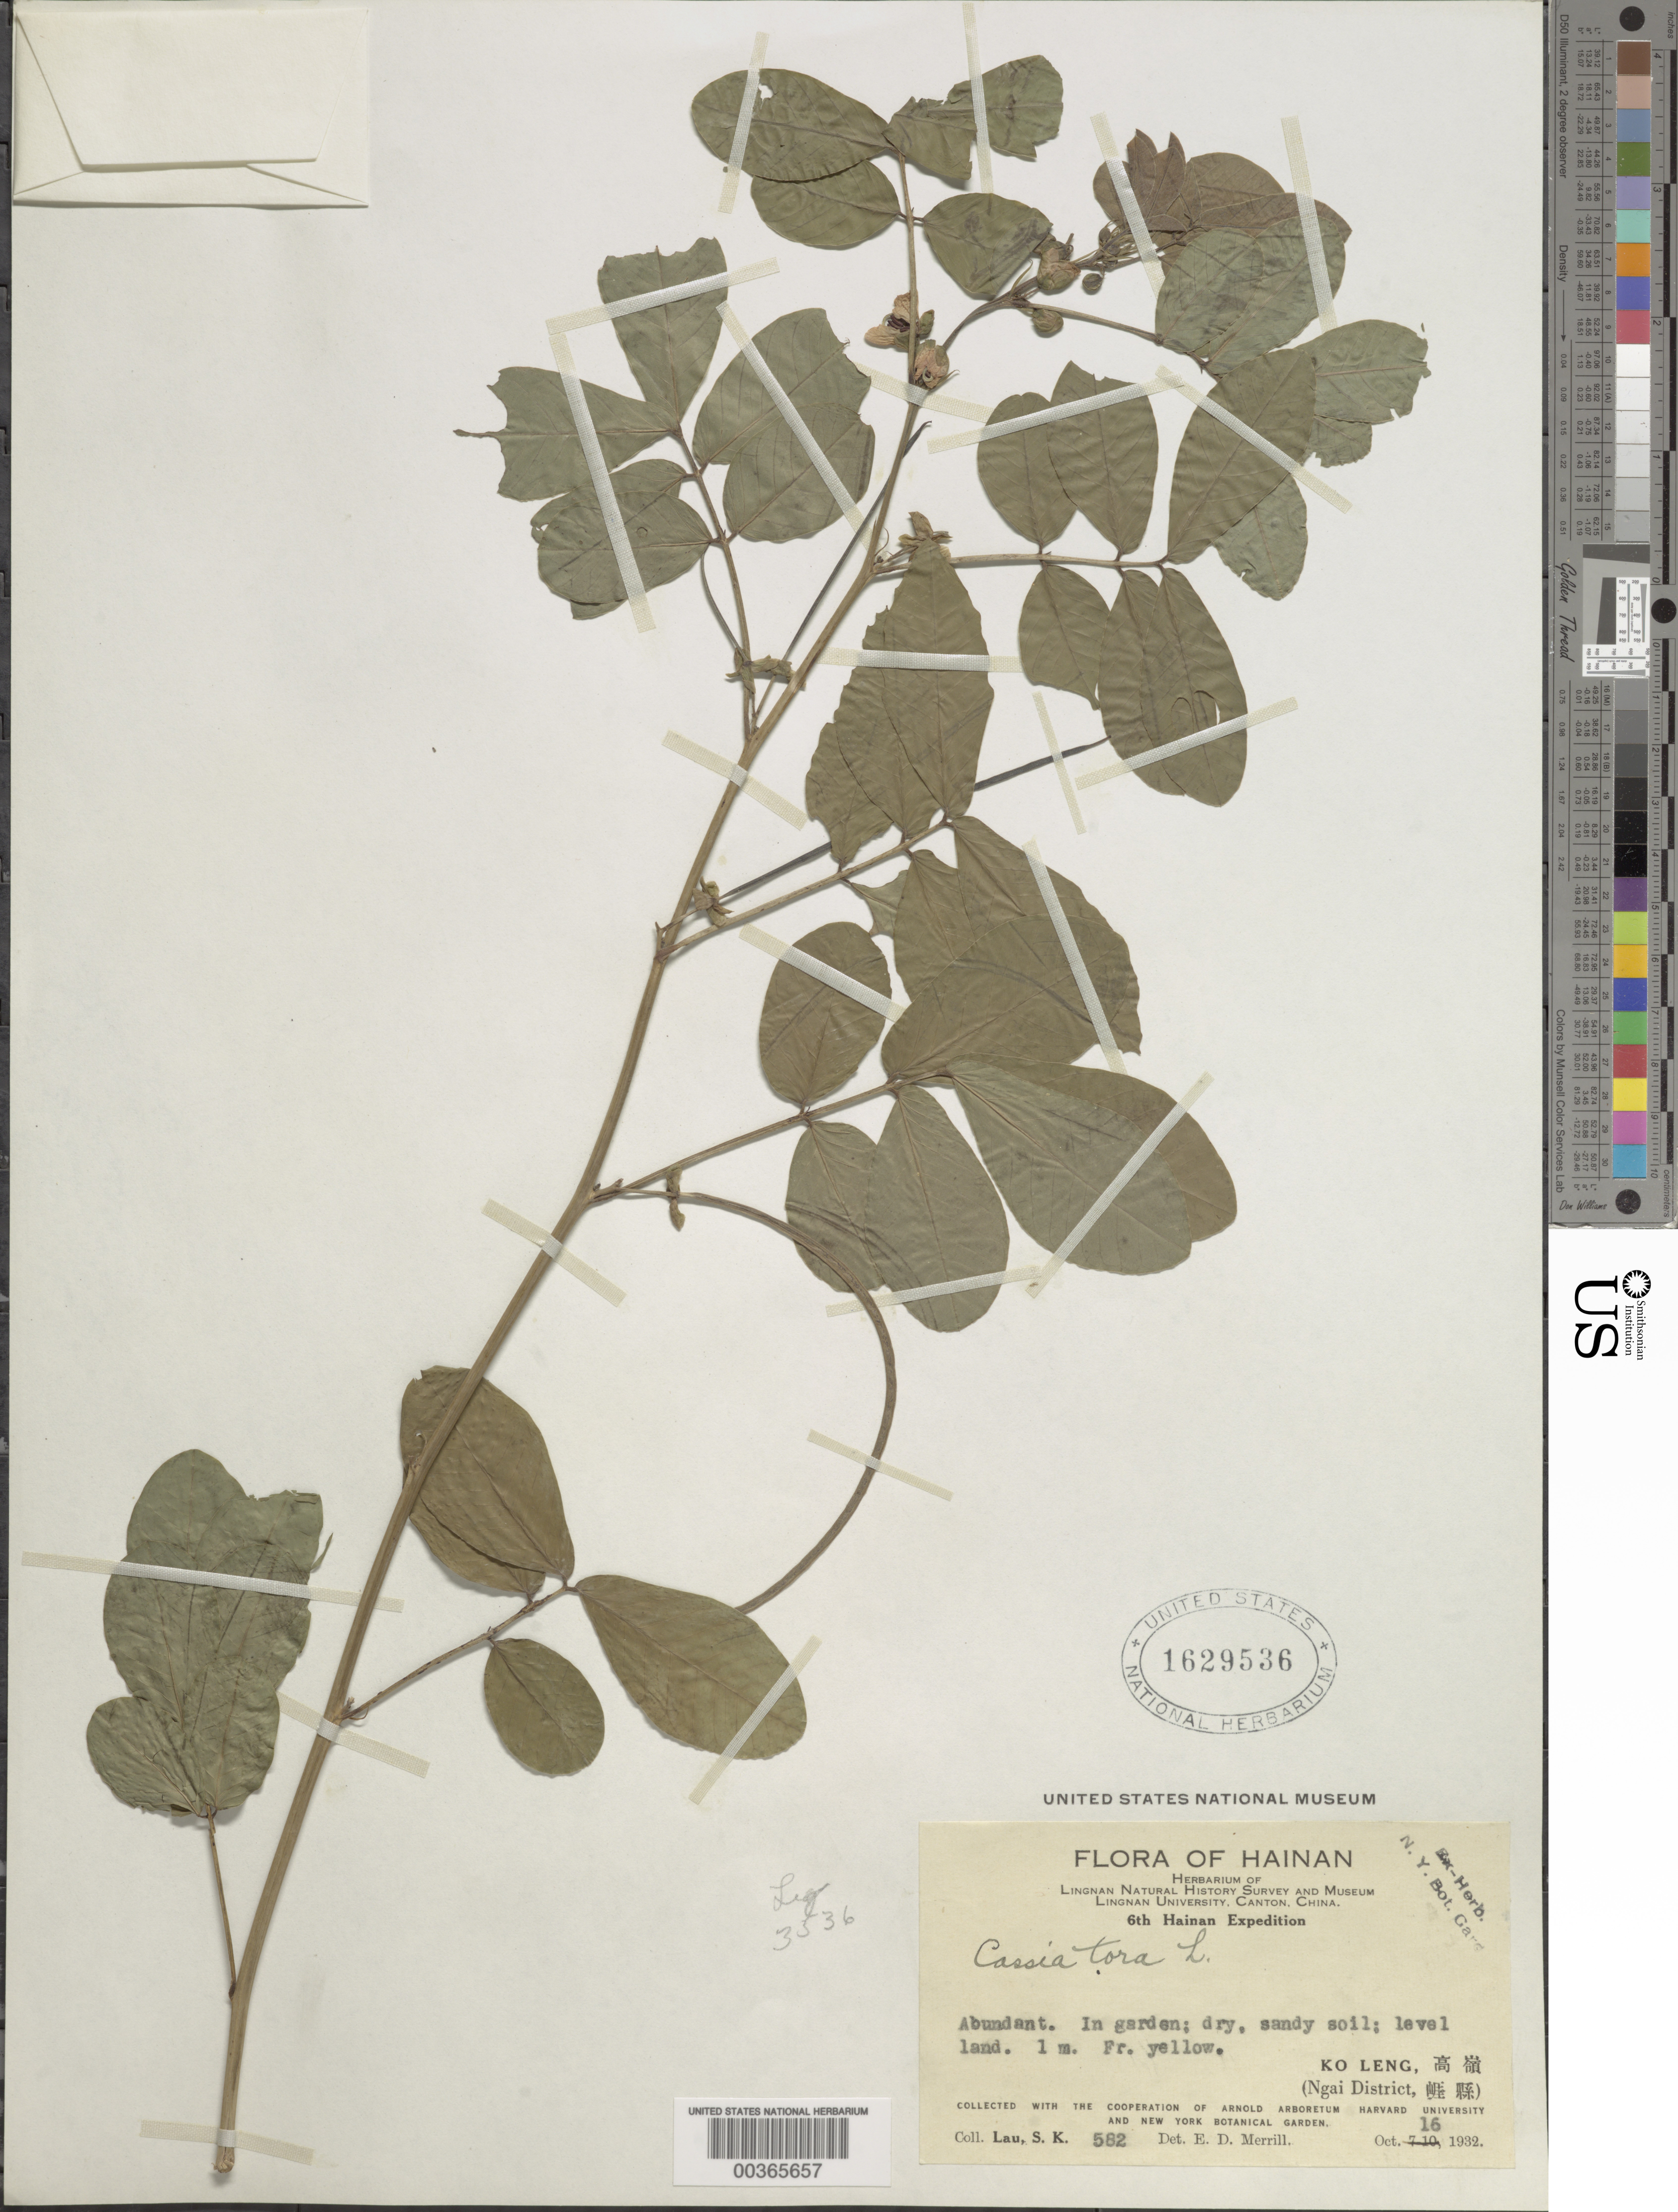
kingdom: Plantae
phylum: Tracheophyta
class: Magnoliopsida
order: Fabales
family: Fabaceae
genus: Senna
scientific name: Senna obtusifolia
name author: (L.) H.S. Irwin & Barneby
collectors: S. K. Lau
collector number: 582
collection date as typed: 16 Oct 1932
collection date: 1932-10-16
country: China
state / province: Hainan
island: Hainan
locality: Ngai dist.; ko leng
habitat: In garden; dry sandy soil; level land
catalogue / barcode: US 1629536